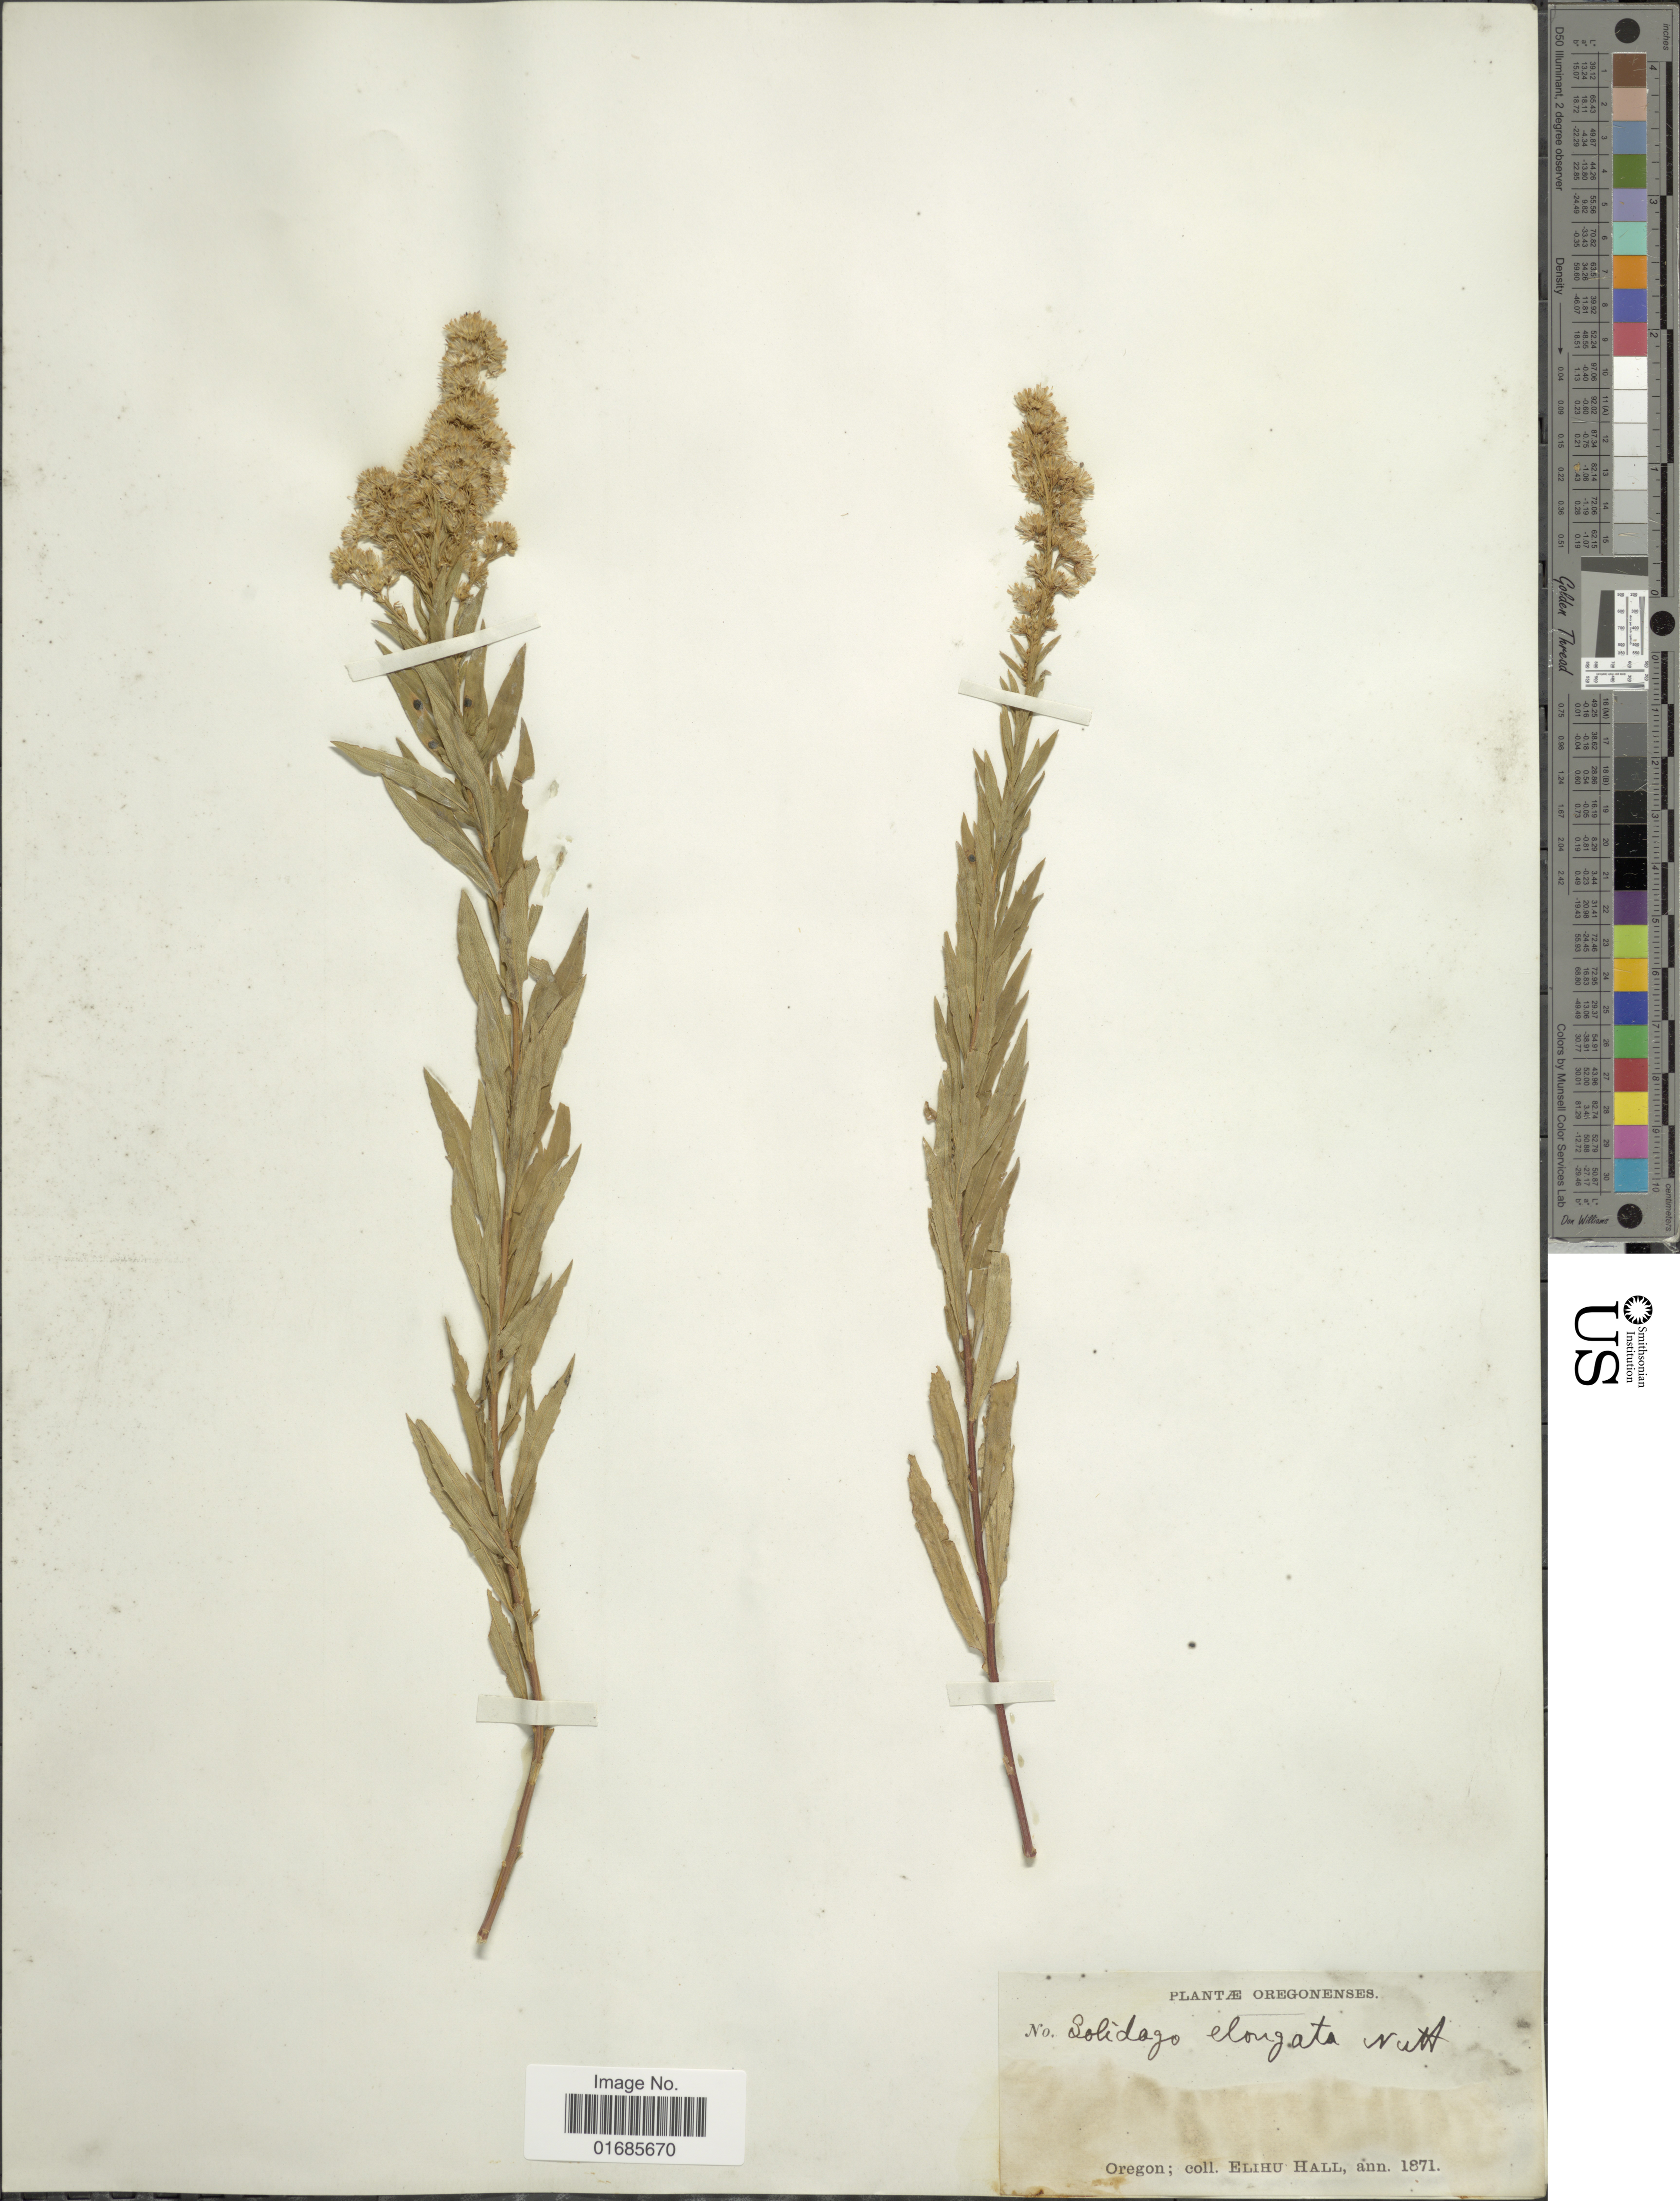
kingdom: Plantae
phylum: Tracheophyta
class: Magnoliopsida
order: Asterales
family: Asteraceae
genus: Solidago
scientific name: Solidago canadensis var. salebrosa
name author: (Piper) M.E. Jones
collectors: E. Hall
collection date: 1871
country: United States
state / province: Oregon